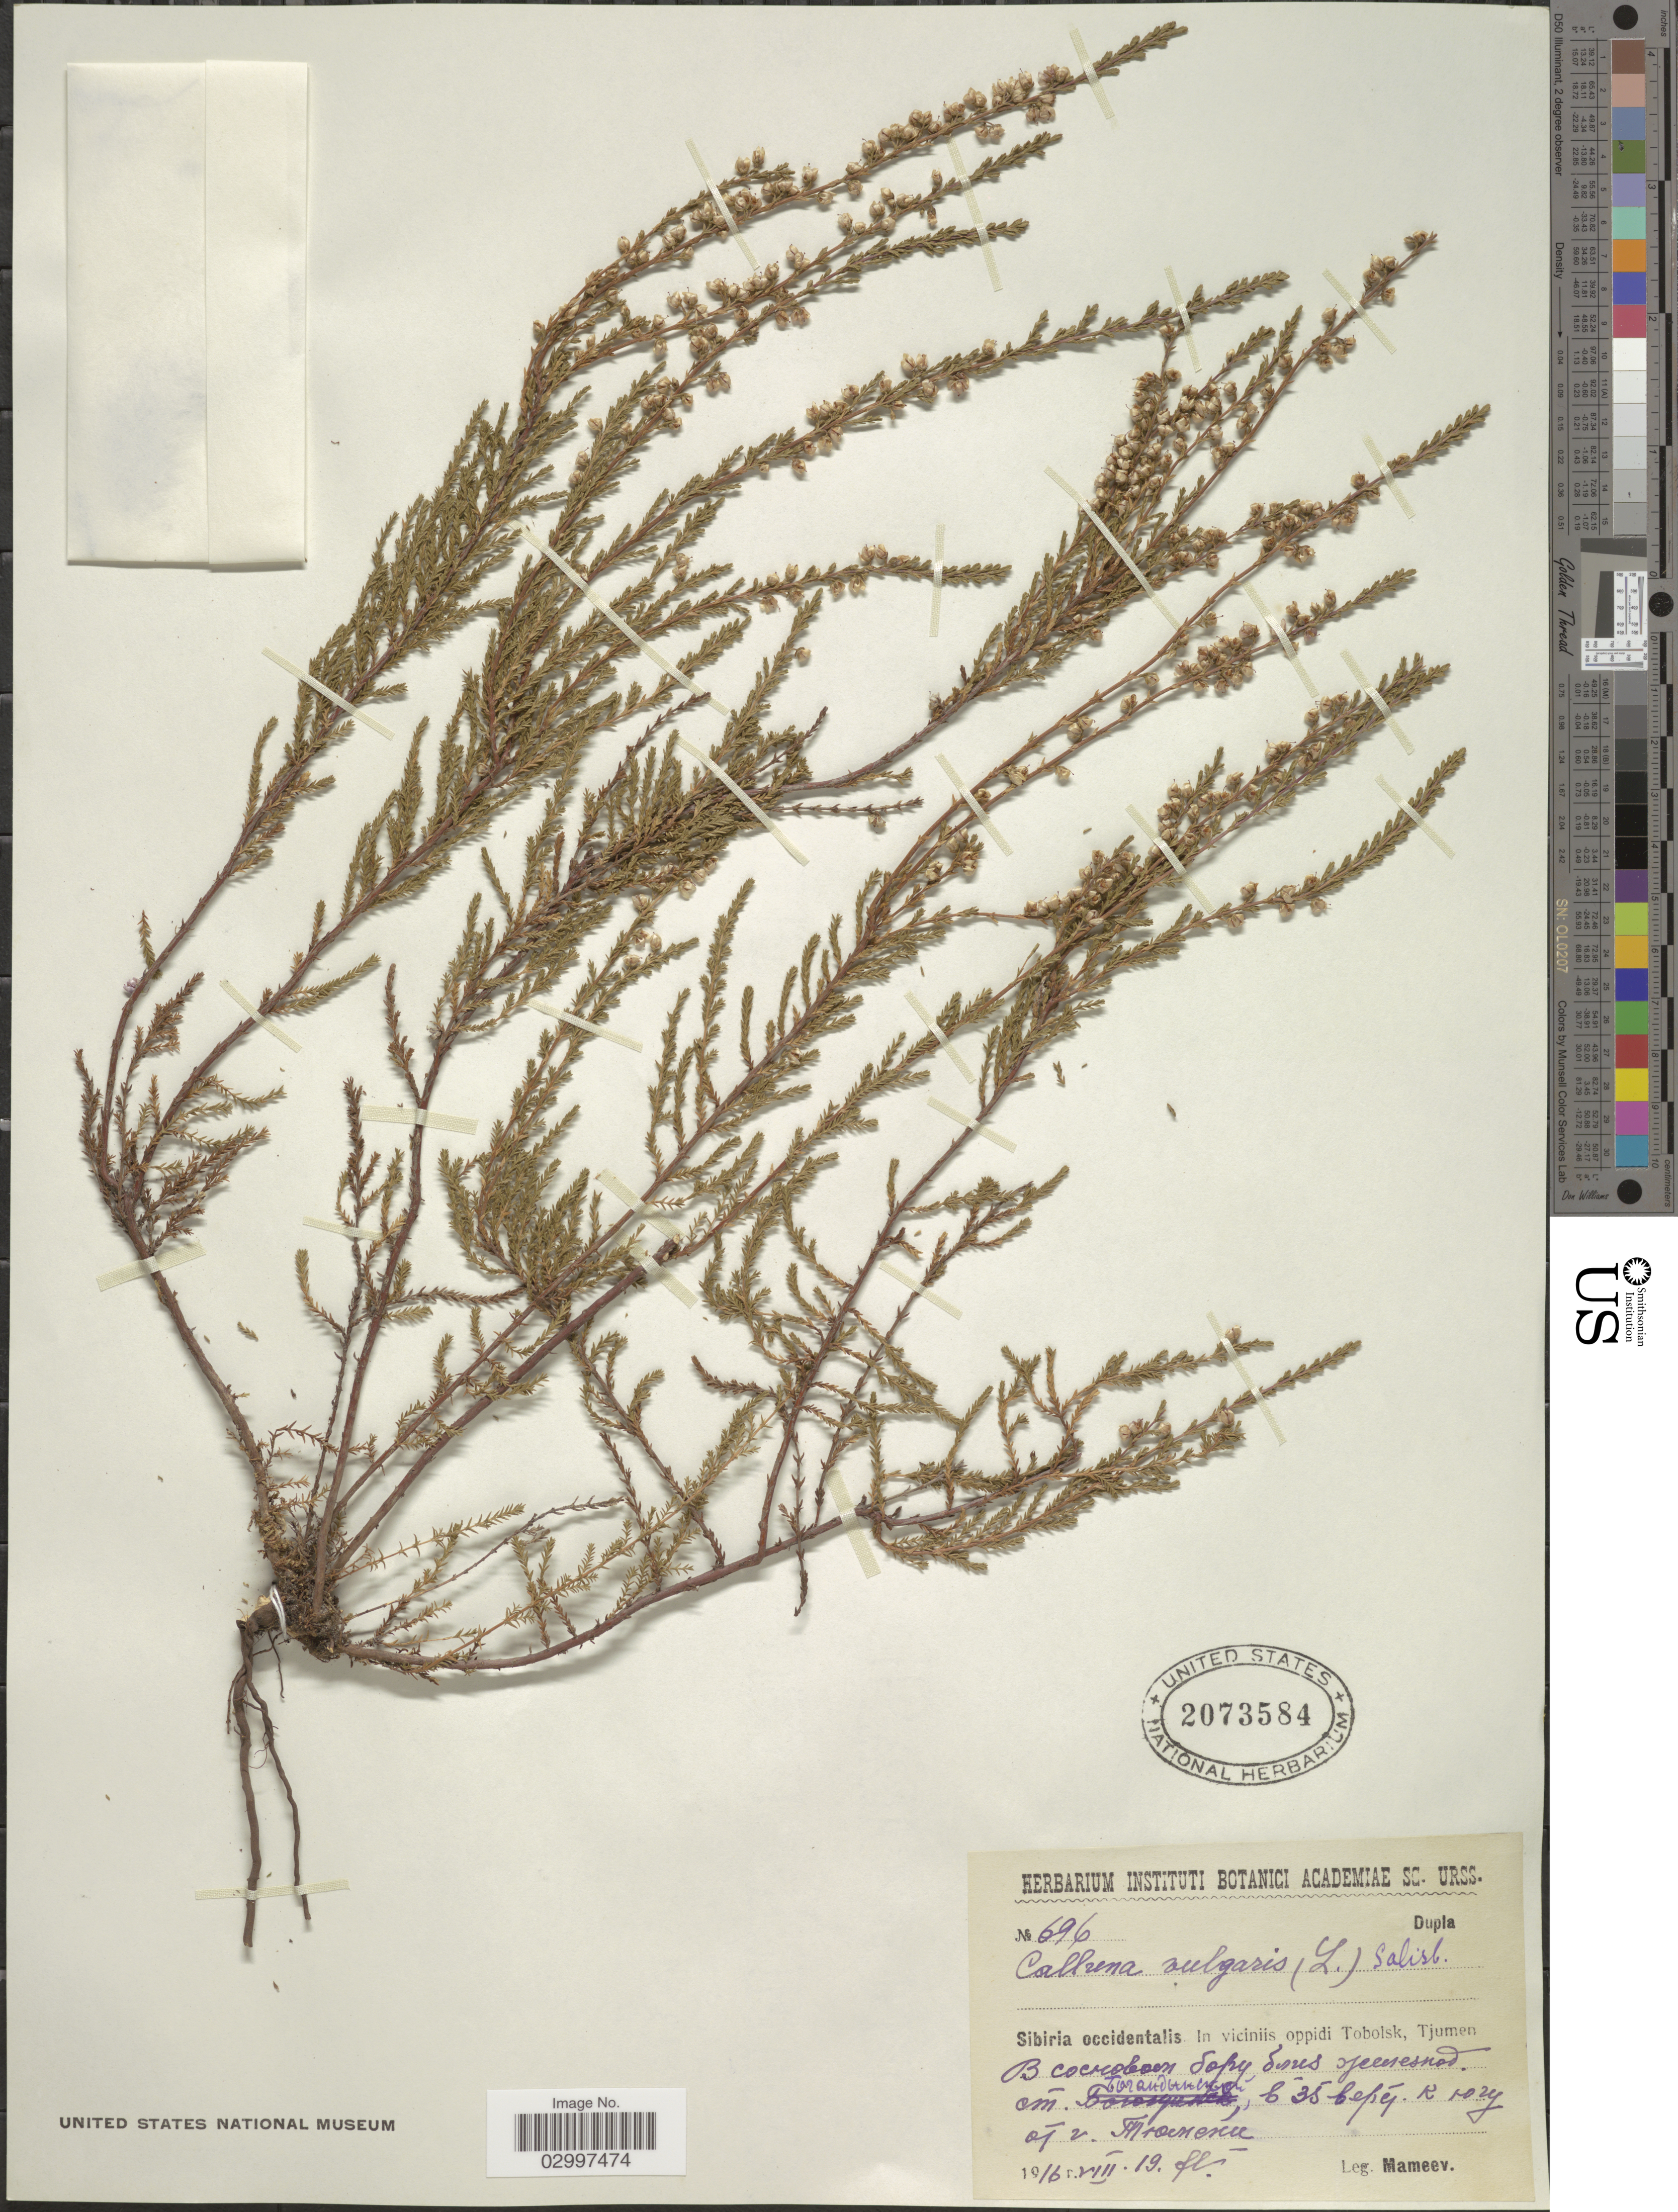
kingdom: Plantae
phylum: Tracheophyta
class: Magnoliopsida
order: Ericales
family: Ericaceae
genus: Calluna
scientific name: Calluna vulgaris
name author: (L.) Hull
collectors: Mameev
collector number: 696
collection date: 1916-08-19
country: Russian Federation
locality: Sibiria occidentalis. In viciniis oppisi Tobolsk, Tjumen.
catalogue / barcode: US 2073584